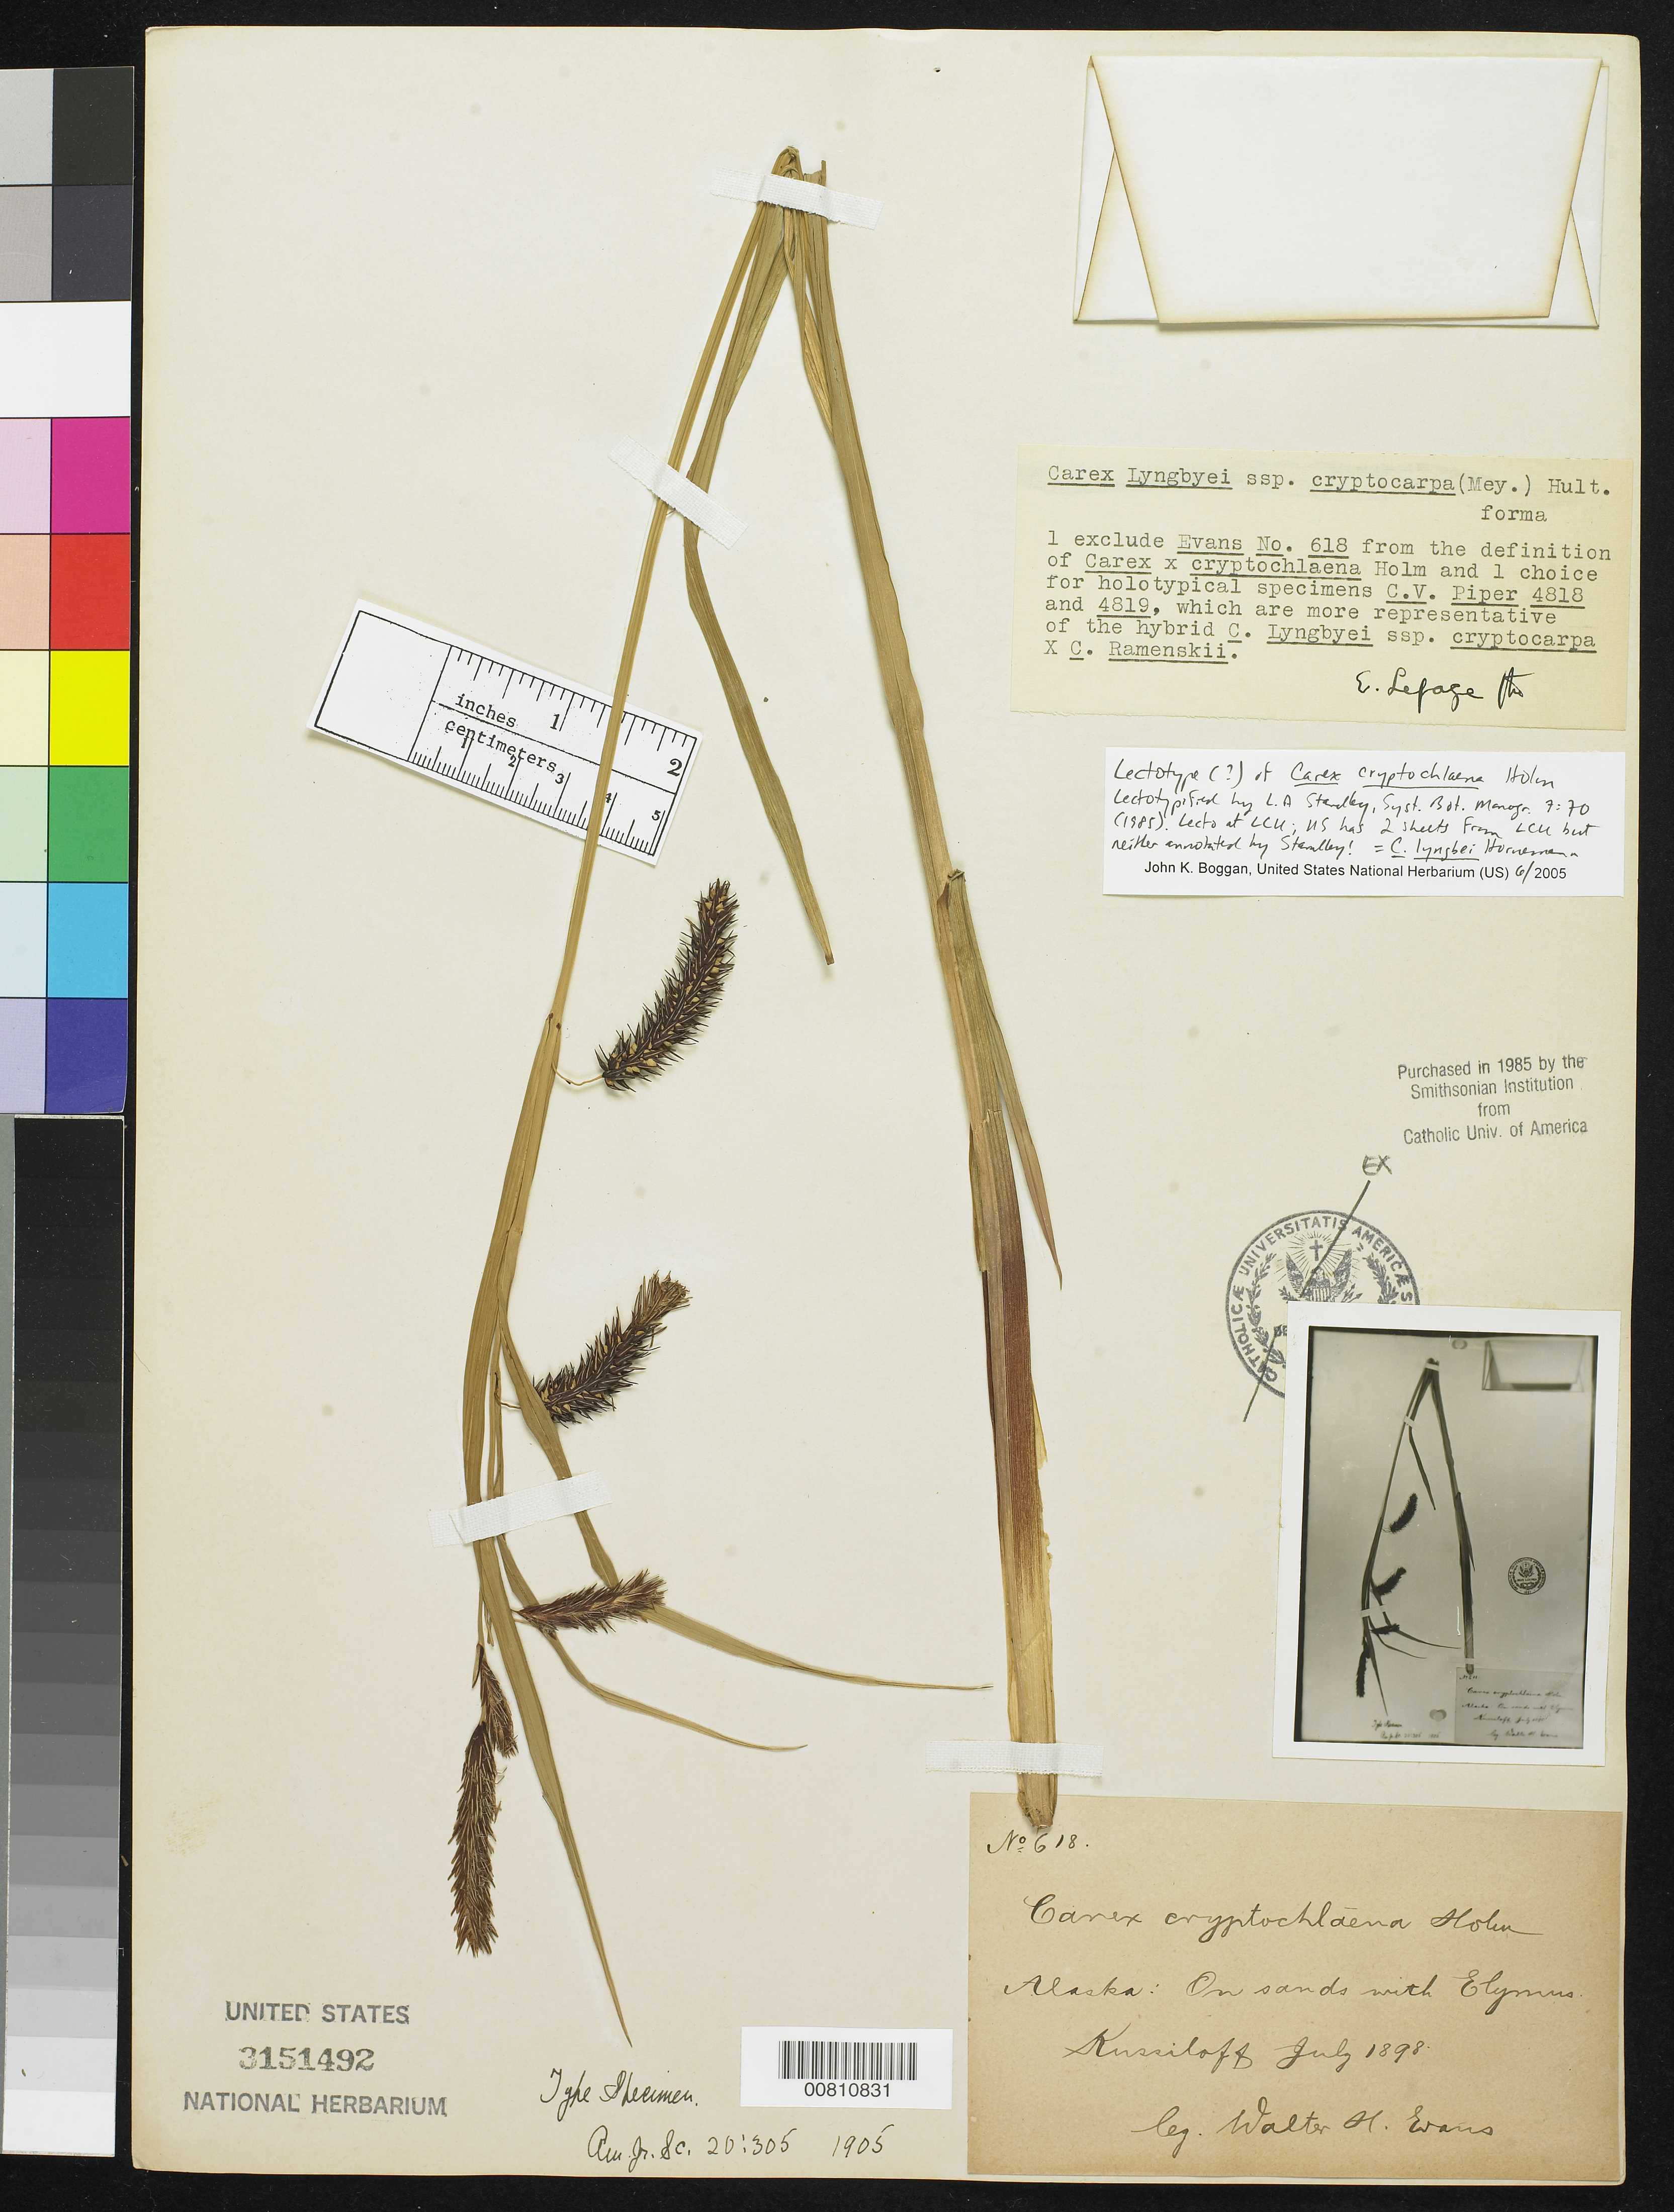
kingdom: Plantae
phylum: Tracheophyta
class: Liliopsida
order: Poales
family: Cyperaceae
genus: Carex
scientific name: Carex x cryptochlaena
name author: Holm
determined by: Boggan, J. K., (US), NMNH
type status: Possible Lectotype; Isosyntype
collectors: W. H. Evans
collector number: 618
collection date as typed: Jul 1898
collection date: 1898-07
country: United States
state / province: Alaska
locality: Kussiloff.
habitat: On sands with Elymus.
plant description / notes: This sheet was annotated "Type specimen" (by Holm?) and is presumably the lectotype as designated by Standley (1985) but is one of 2 duplicates ex LCU (USNH 85855 & 3151492), neither of which was annotated in any way by Standley.; Purchased in 1985 by the Smithsonian Institution from Catholic Univ. of America [=LCU].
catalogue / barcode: US 3151492